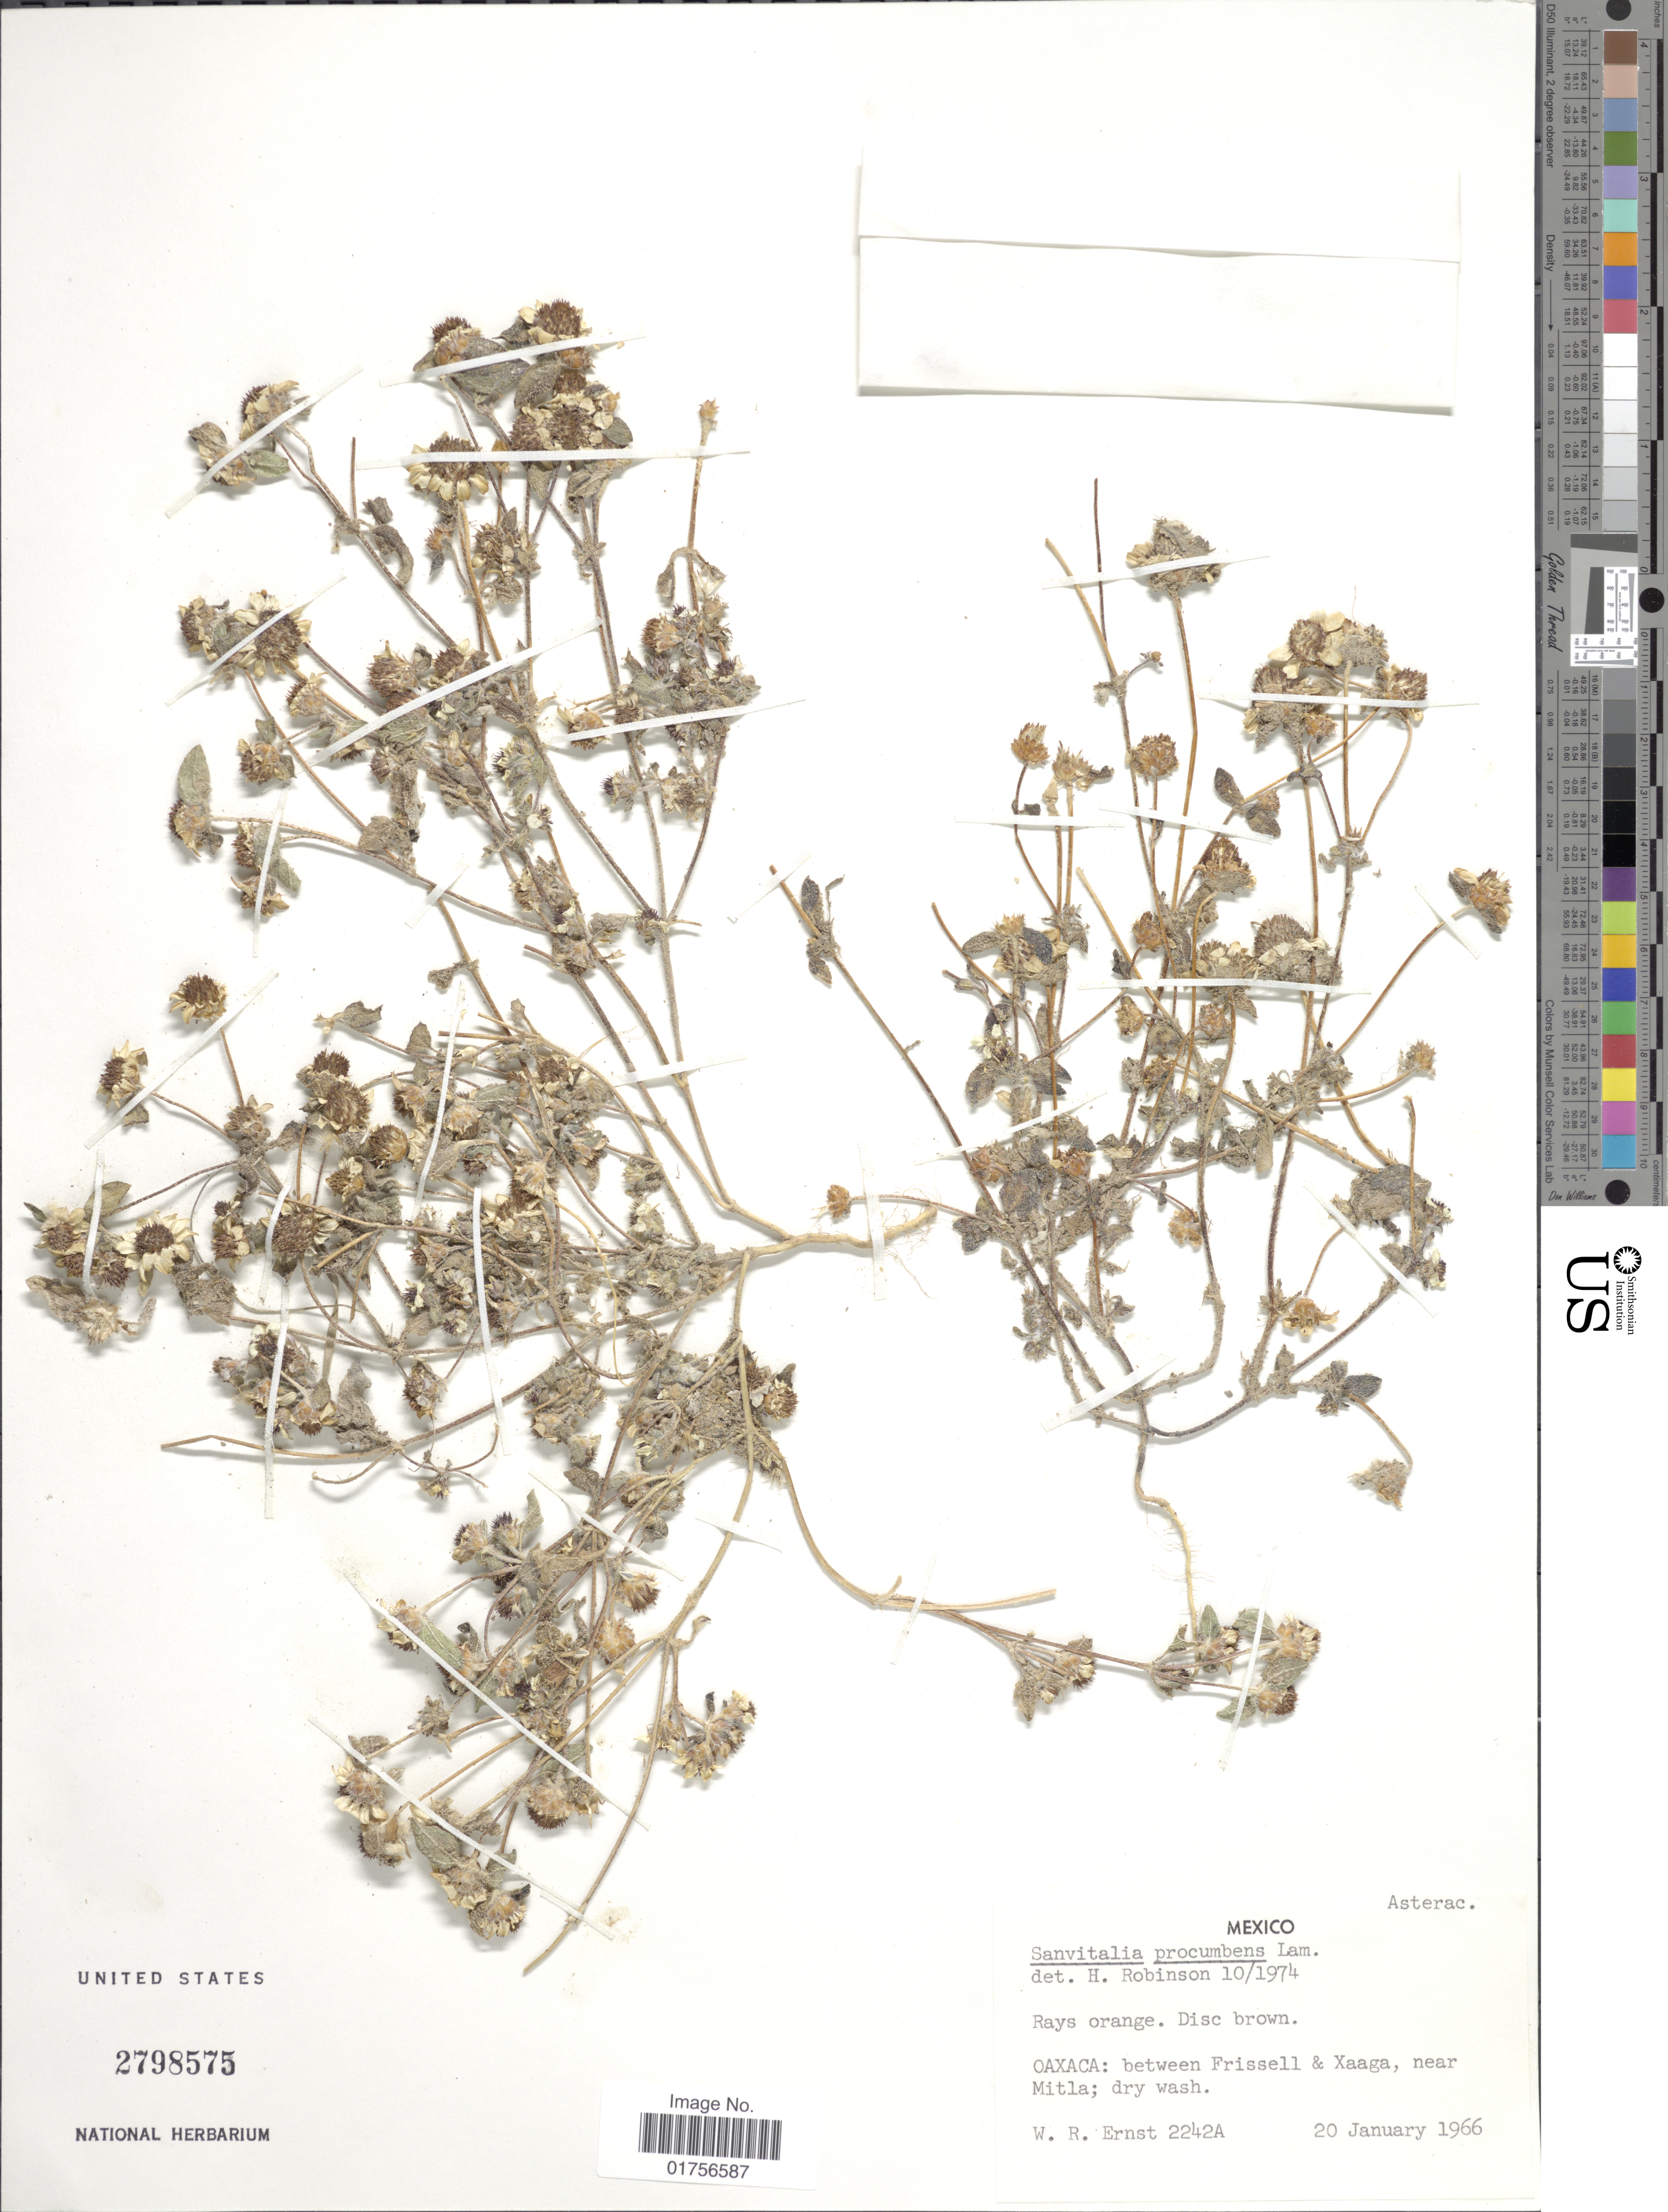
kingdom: Plantae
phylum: Tracheophyta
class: Magnoliopsida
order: Asterales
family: Asteraceae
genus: Sanvitalia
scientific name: Sanvitalia procumbens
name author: Lam.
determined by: Skibicki, Samuel V.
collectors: W. R. Ernst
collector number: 2242A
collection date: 1966-01-20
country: Mexico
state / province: Oaxaca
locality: Oaxaca: between Frissell & Xaaga, near Mitla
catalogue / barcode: US 2798575